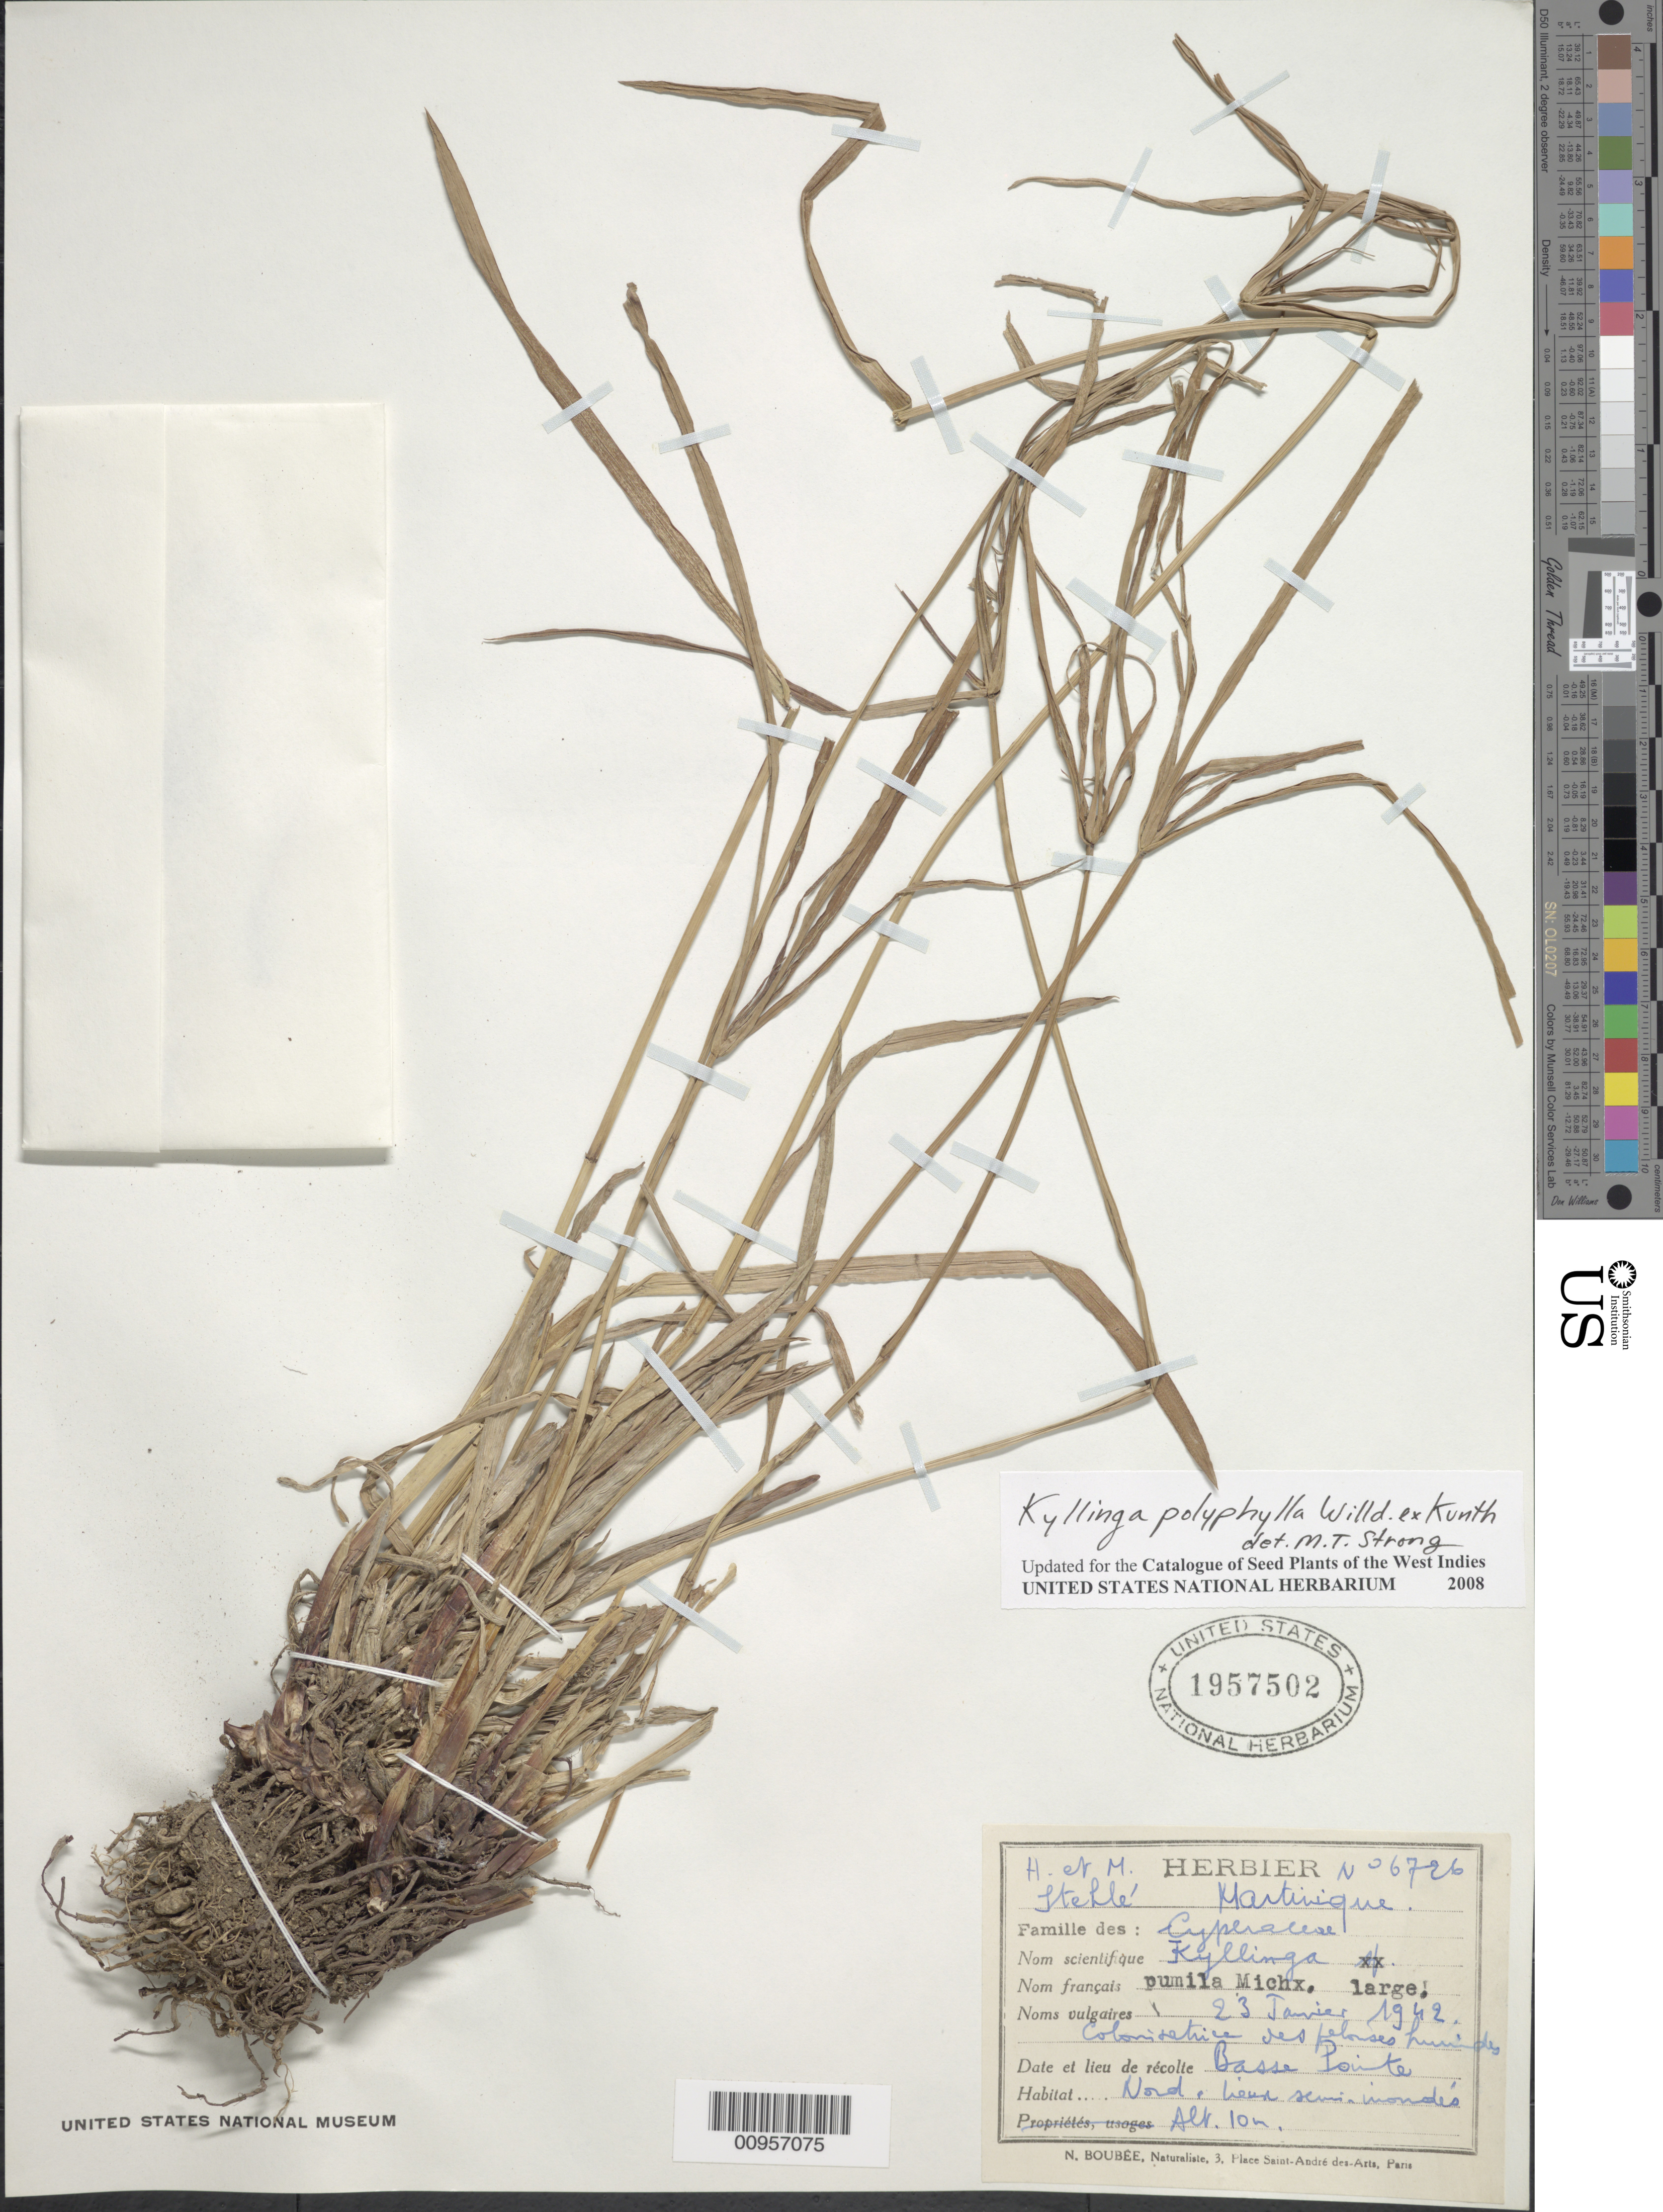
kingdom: Plantae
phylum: Tracheophyta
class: Liliopsida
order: Poales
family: Cyperaceae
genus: Cyperus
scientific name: Cyperus aromaticus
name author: (Ridl.) Mattf. & Kük.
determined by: Strong, M. T., (US), Smithsonian Institution - National Museum of Natural History (UNITED STATES)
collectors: H. Stehlé & M. Stehlé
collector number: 6726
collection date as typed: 23 Jan 1942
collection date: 1942-01-23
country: Martinique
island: Martinique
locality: Basse Pointe, Nord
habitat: "colonisatince" des pelouses humides, "lieux semi -imondes"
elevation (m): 10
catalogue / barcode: US 1957502